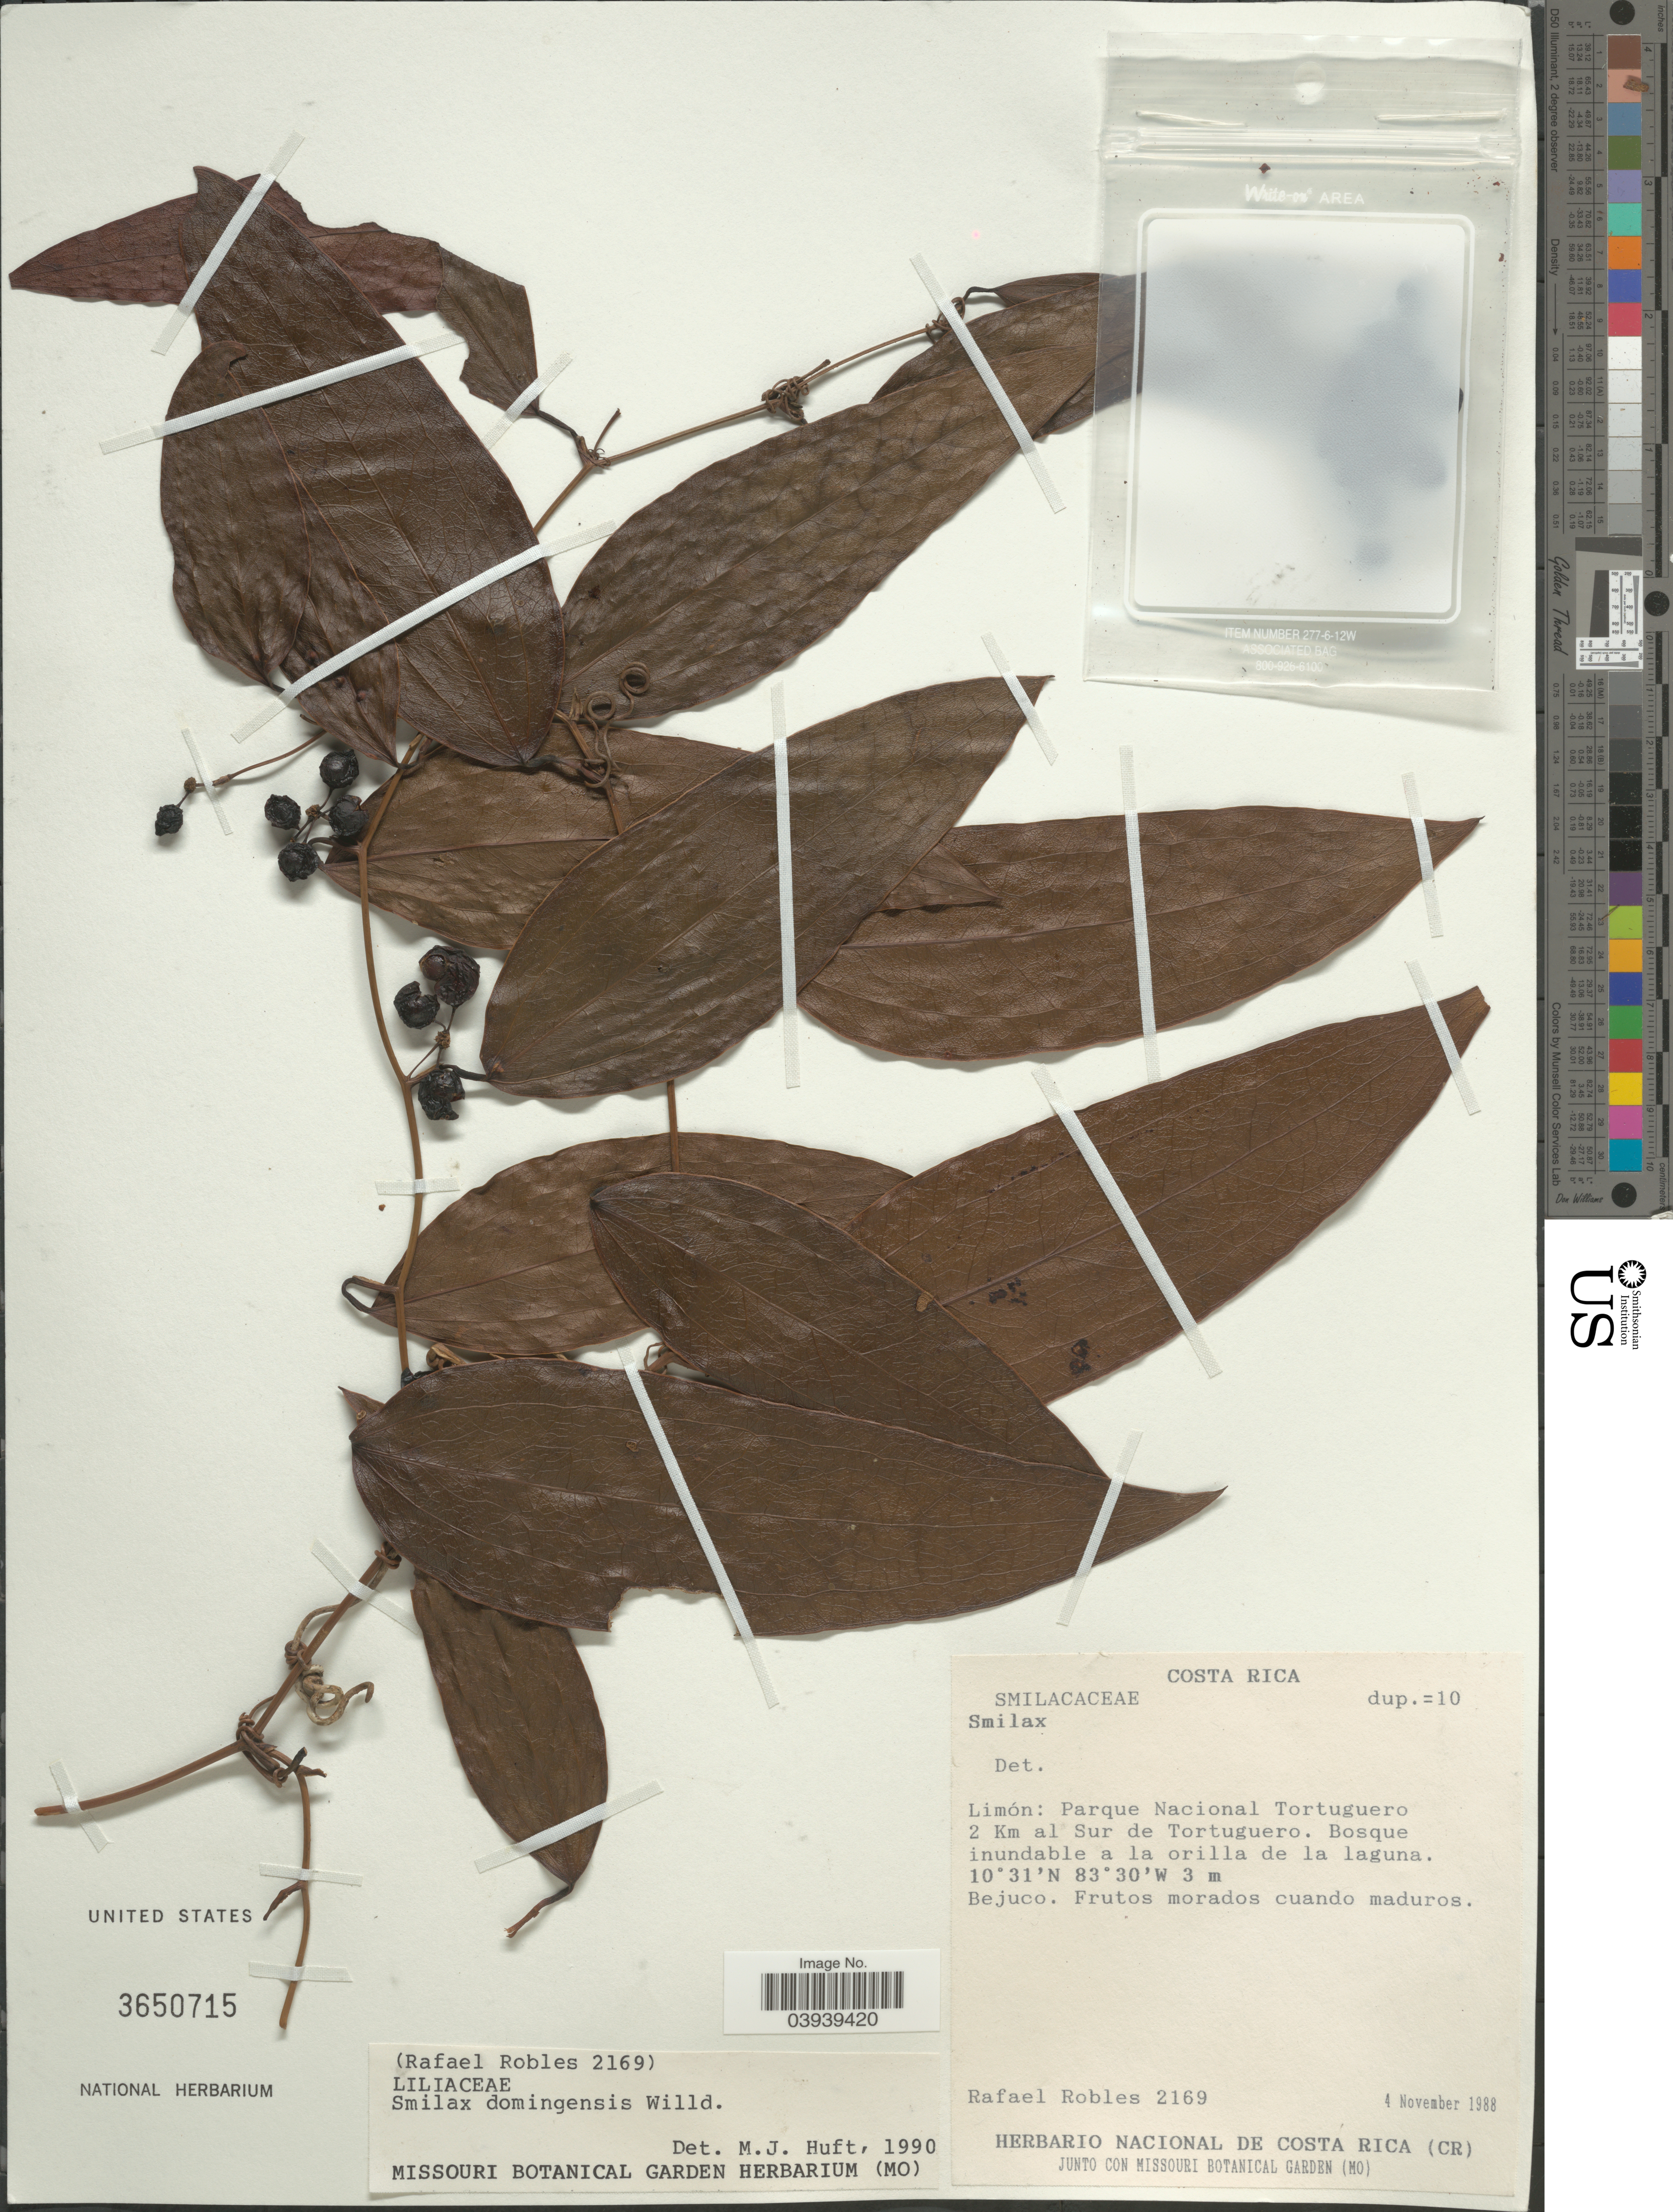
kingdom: Plantae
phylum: Tracheophyta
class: Liliopsida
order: Liliales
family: Smilacaceae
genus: Smilax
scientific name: Smilax domingensis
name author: Willd.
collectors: R. Robles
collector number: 2169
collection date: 1988-11-04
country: Costa Rica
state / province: Limón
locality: Parque National Tortuguero 2 Km al Sur de Tortuguero.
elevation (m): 3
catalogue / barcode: US 3650715